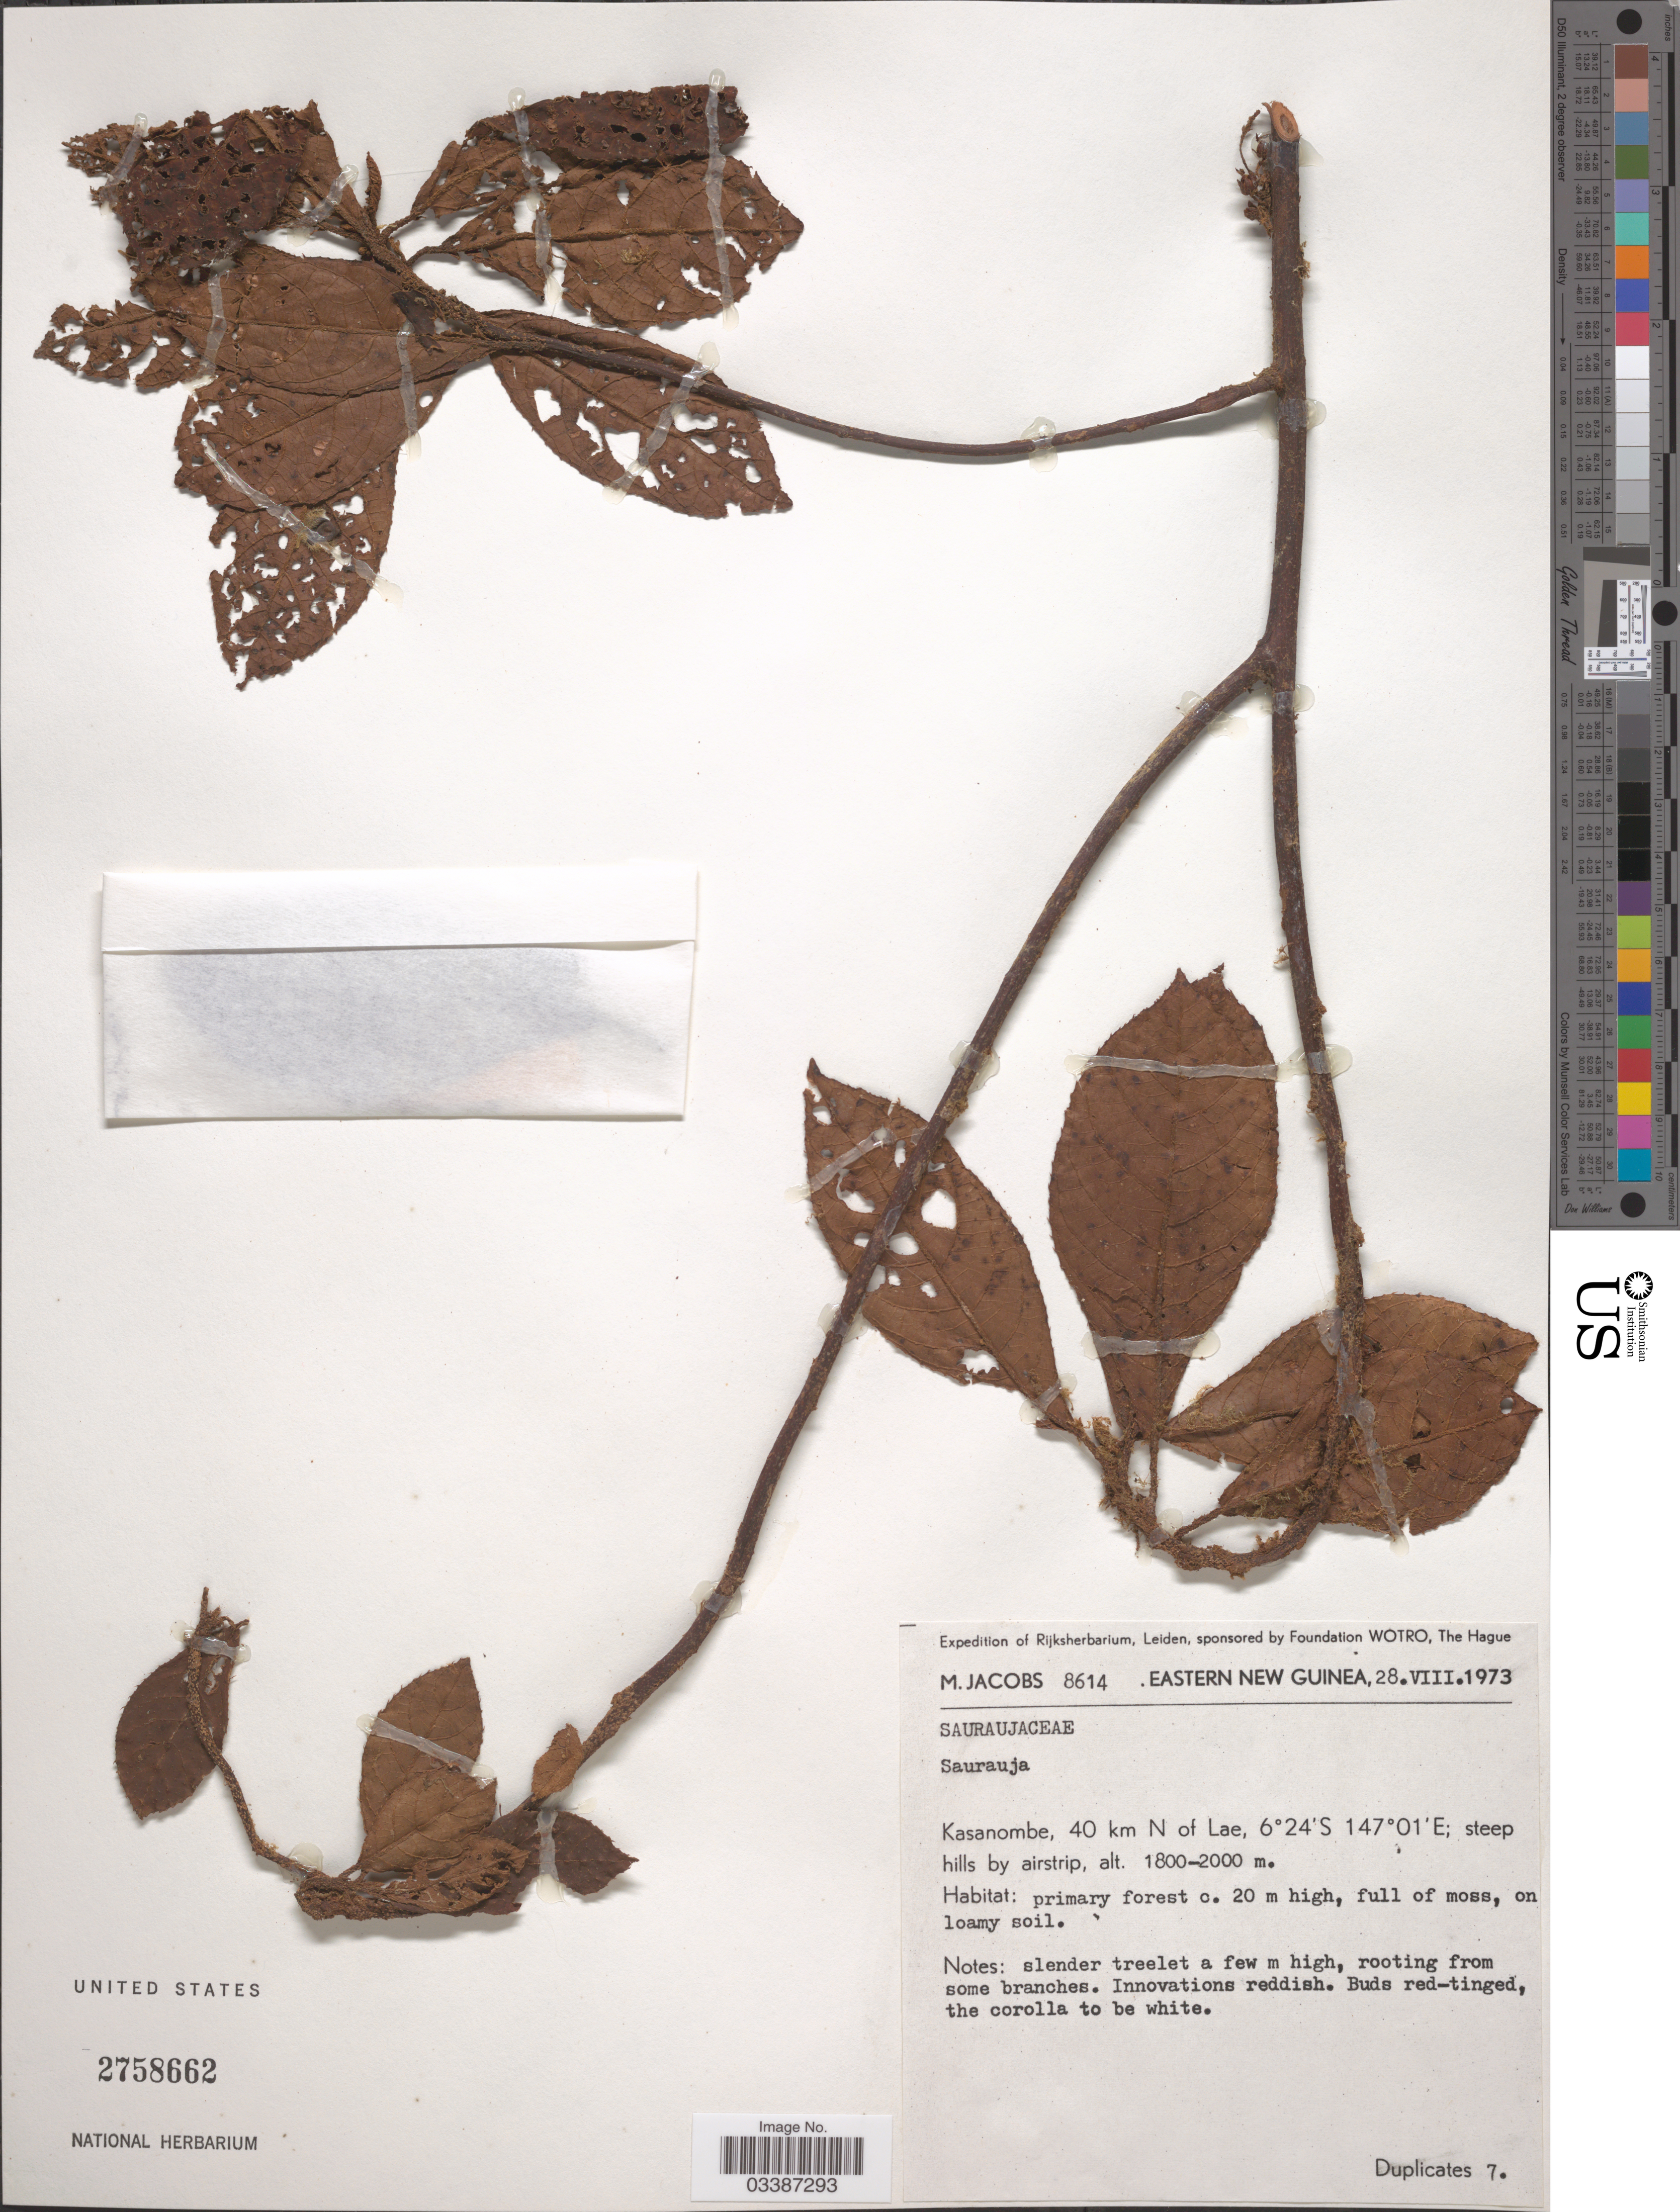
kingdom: Plantae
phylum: Tracheophyta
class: Magnoliopsida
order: Ericales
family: Actinidiaceae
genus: Saurauia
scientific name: Saurauia sp.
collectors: M. Jacobs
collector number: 8614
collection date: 1973-08-28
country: Papua New Guinea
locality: Eastern New Guinea. Kasanombe, 40 km N of Lae.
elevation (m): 1800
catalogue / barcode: US 2758662